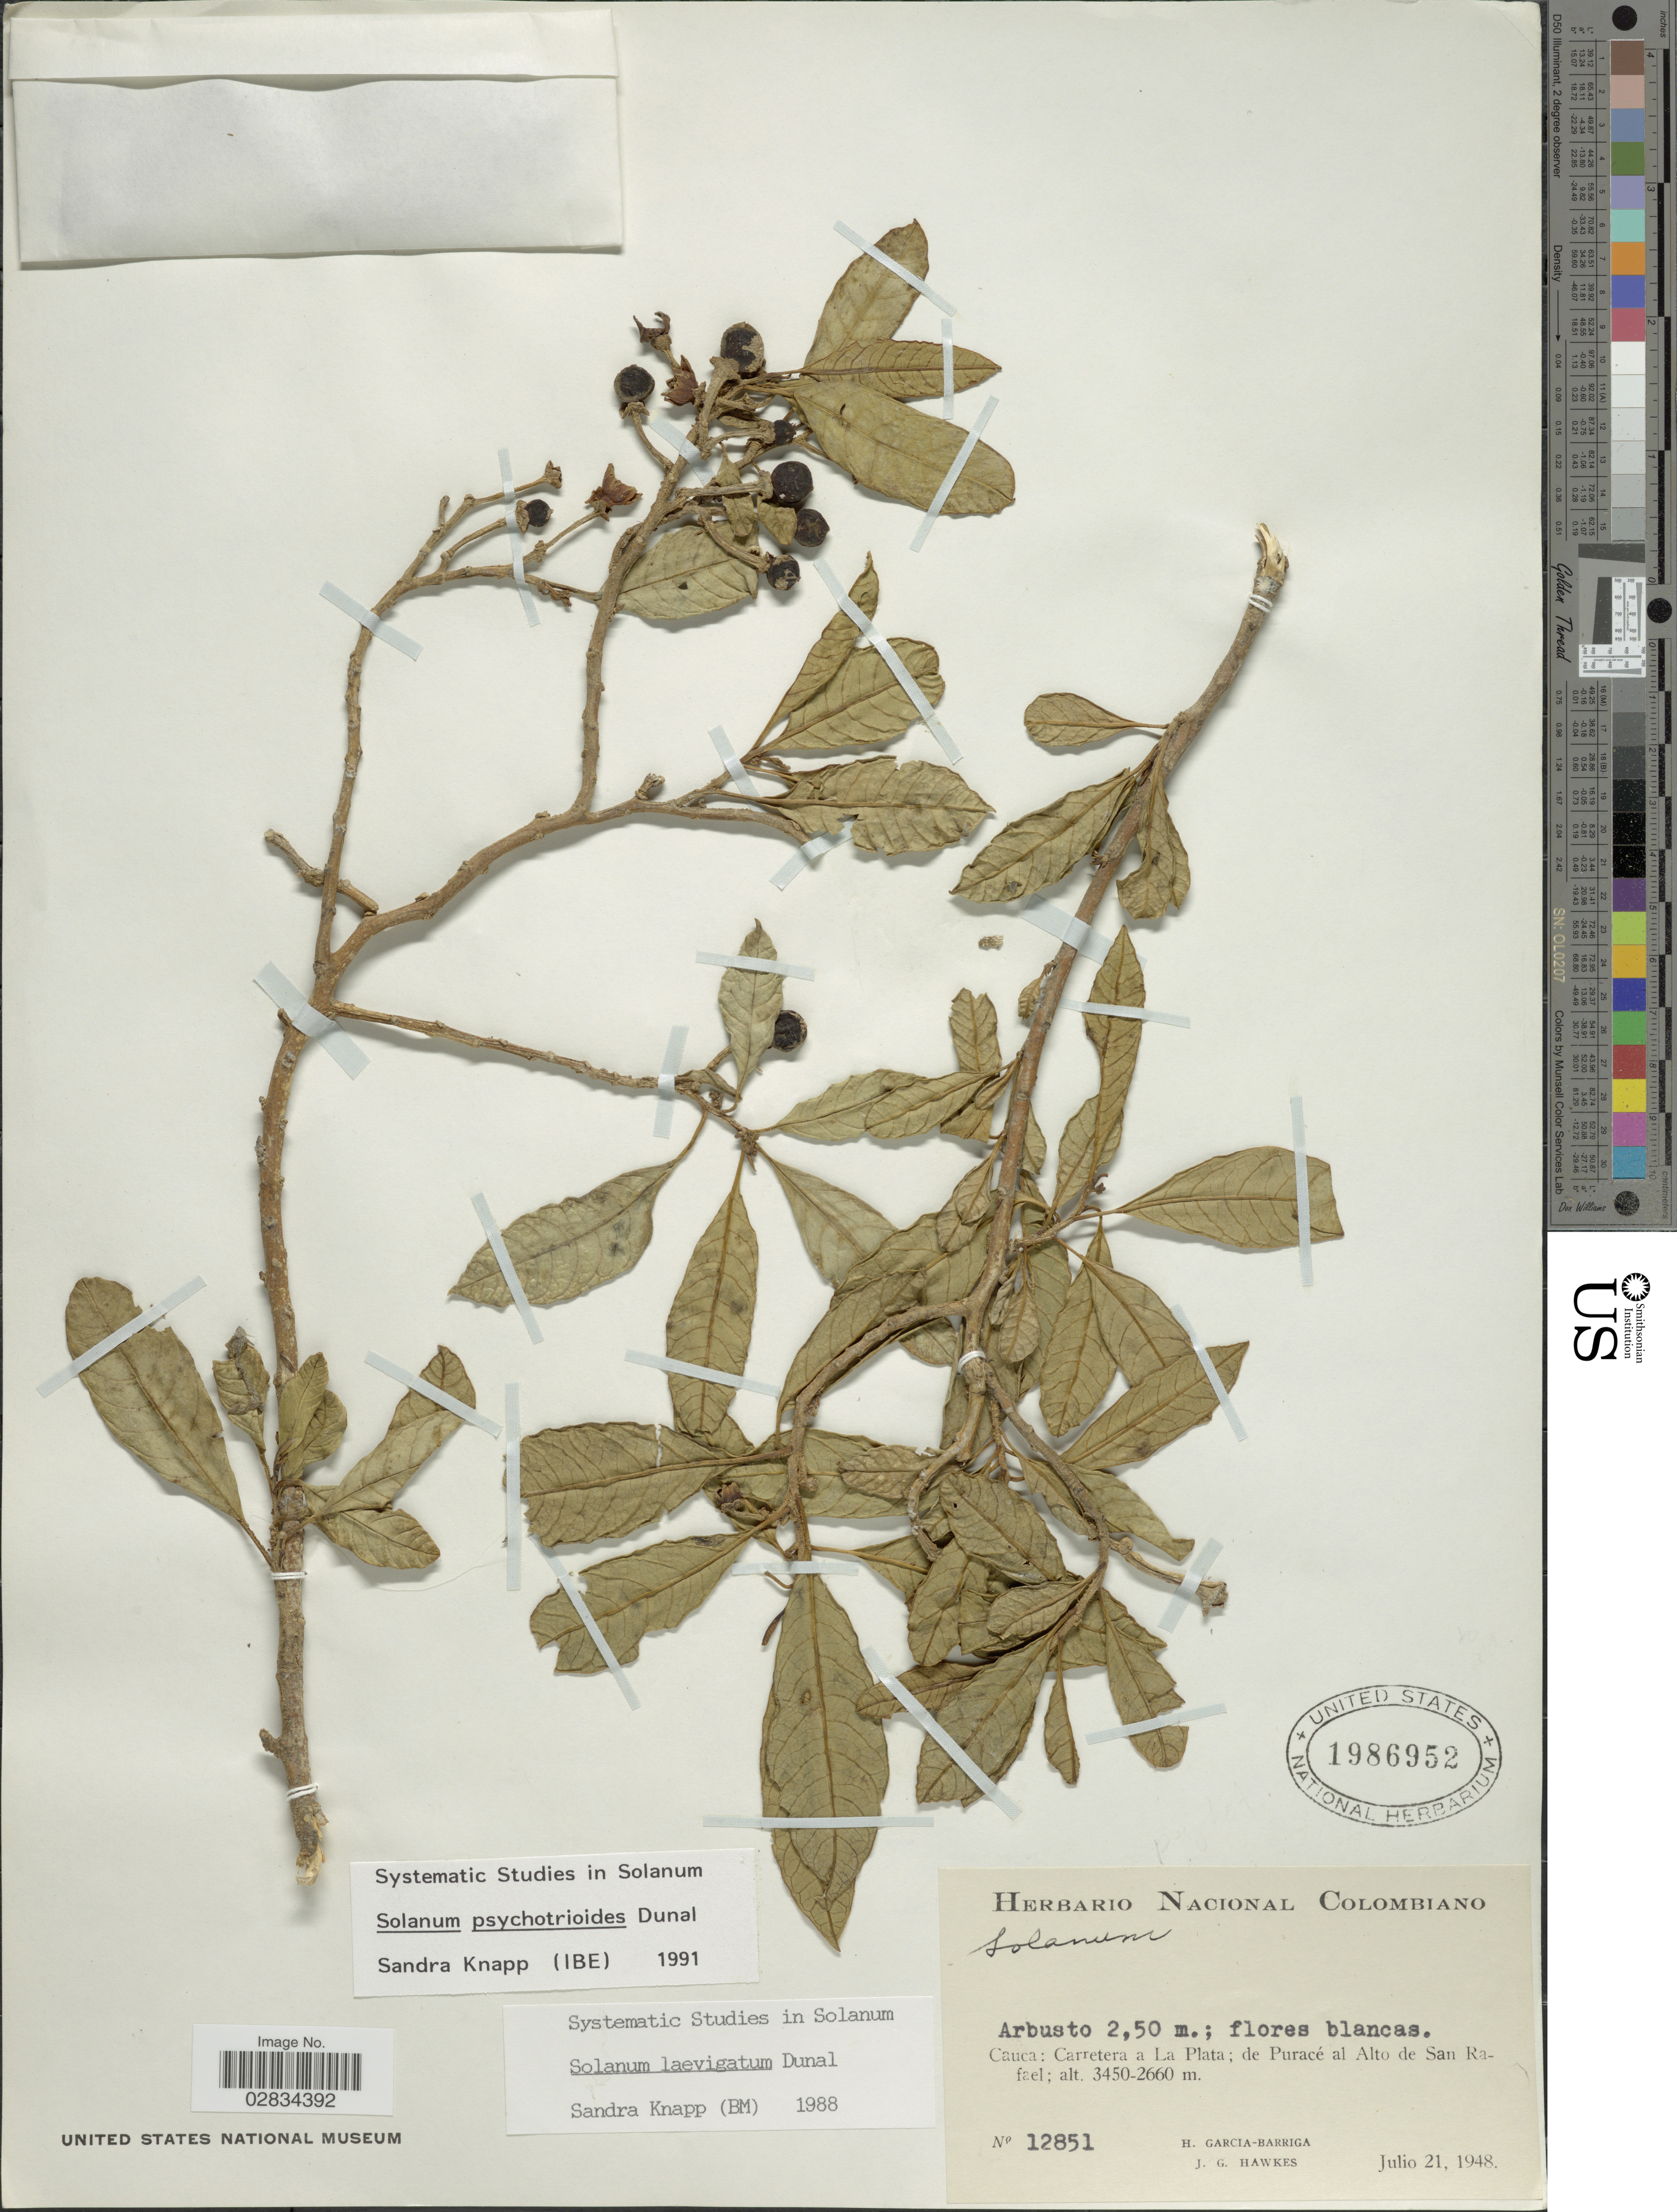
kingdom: Plantae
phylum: Tracheophyta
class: Magnoliopsida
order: Solanales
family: Solanaceae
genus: Solanum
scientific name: Solanum psychotrioides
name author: Dunal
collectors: H. García Barriga & J. Hawkes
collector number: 12851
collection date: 1948-07-21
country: Colombia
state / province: Cauca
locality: Cauca: Carretera a La Plata; de Puracé al Alto de San Rafael.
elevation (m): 2660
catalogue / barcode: US 1986952